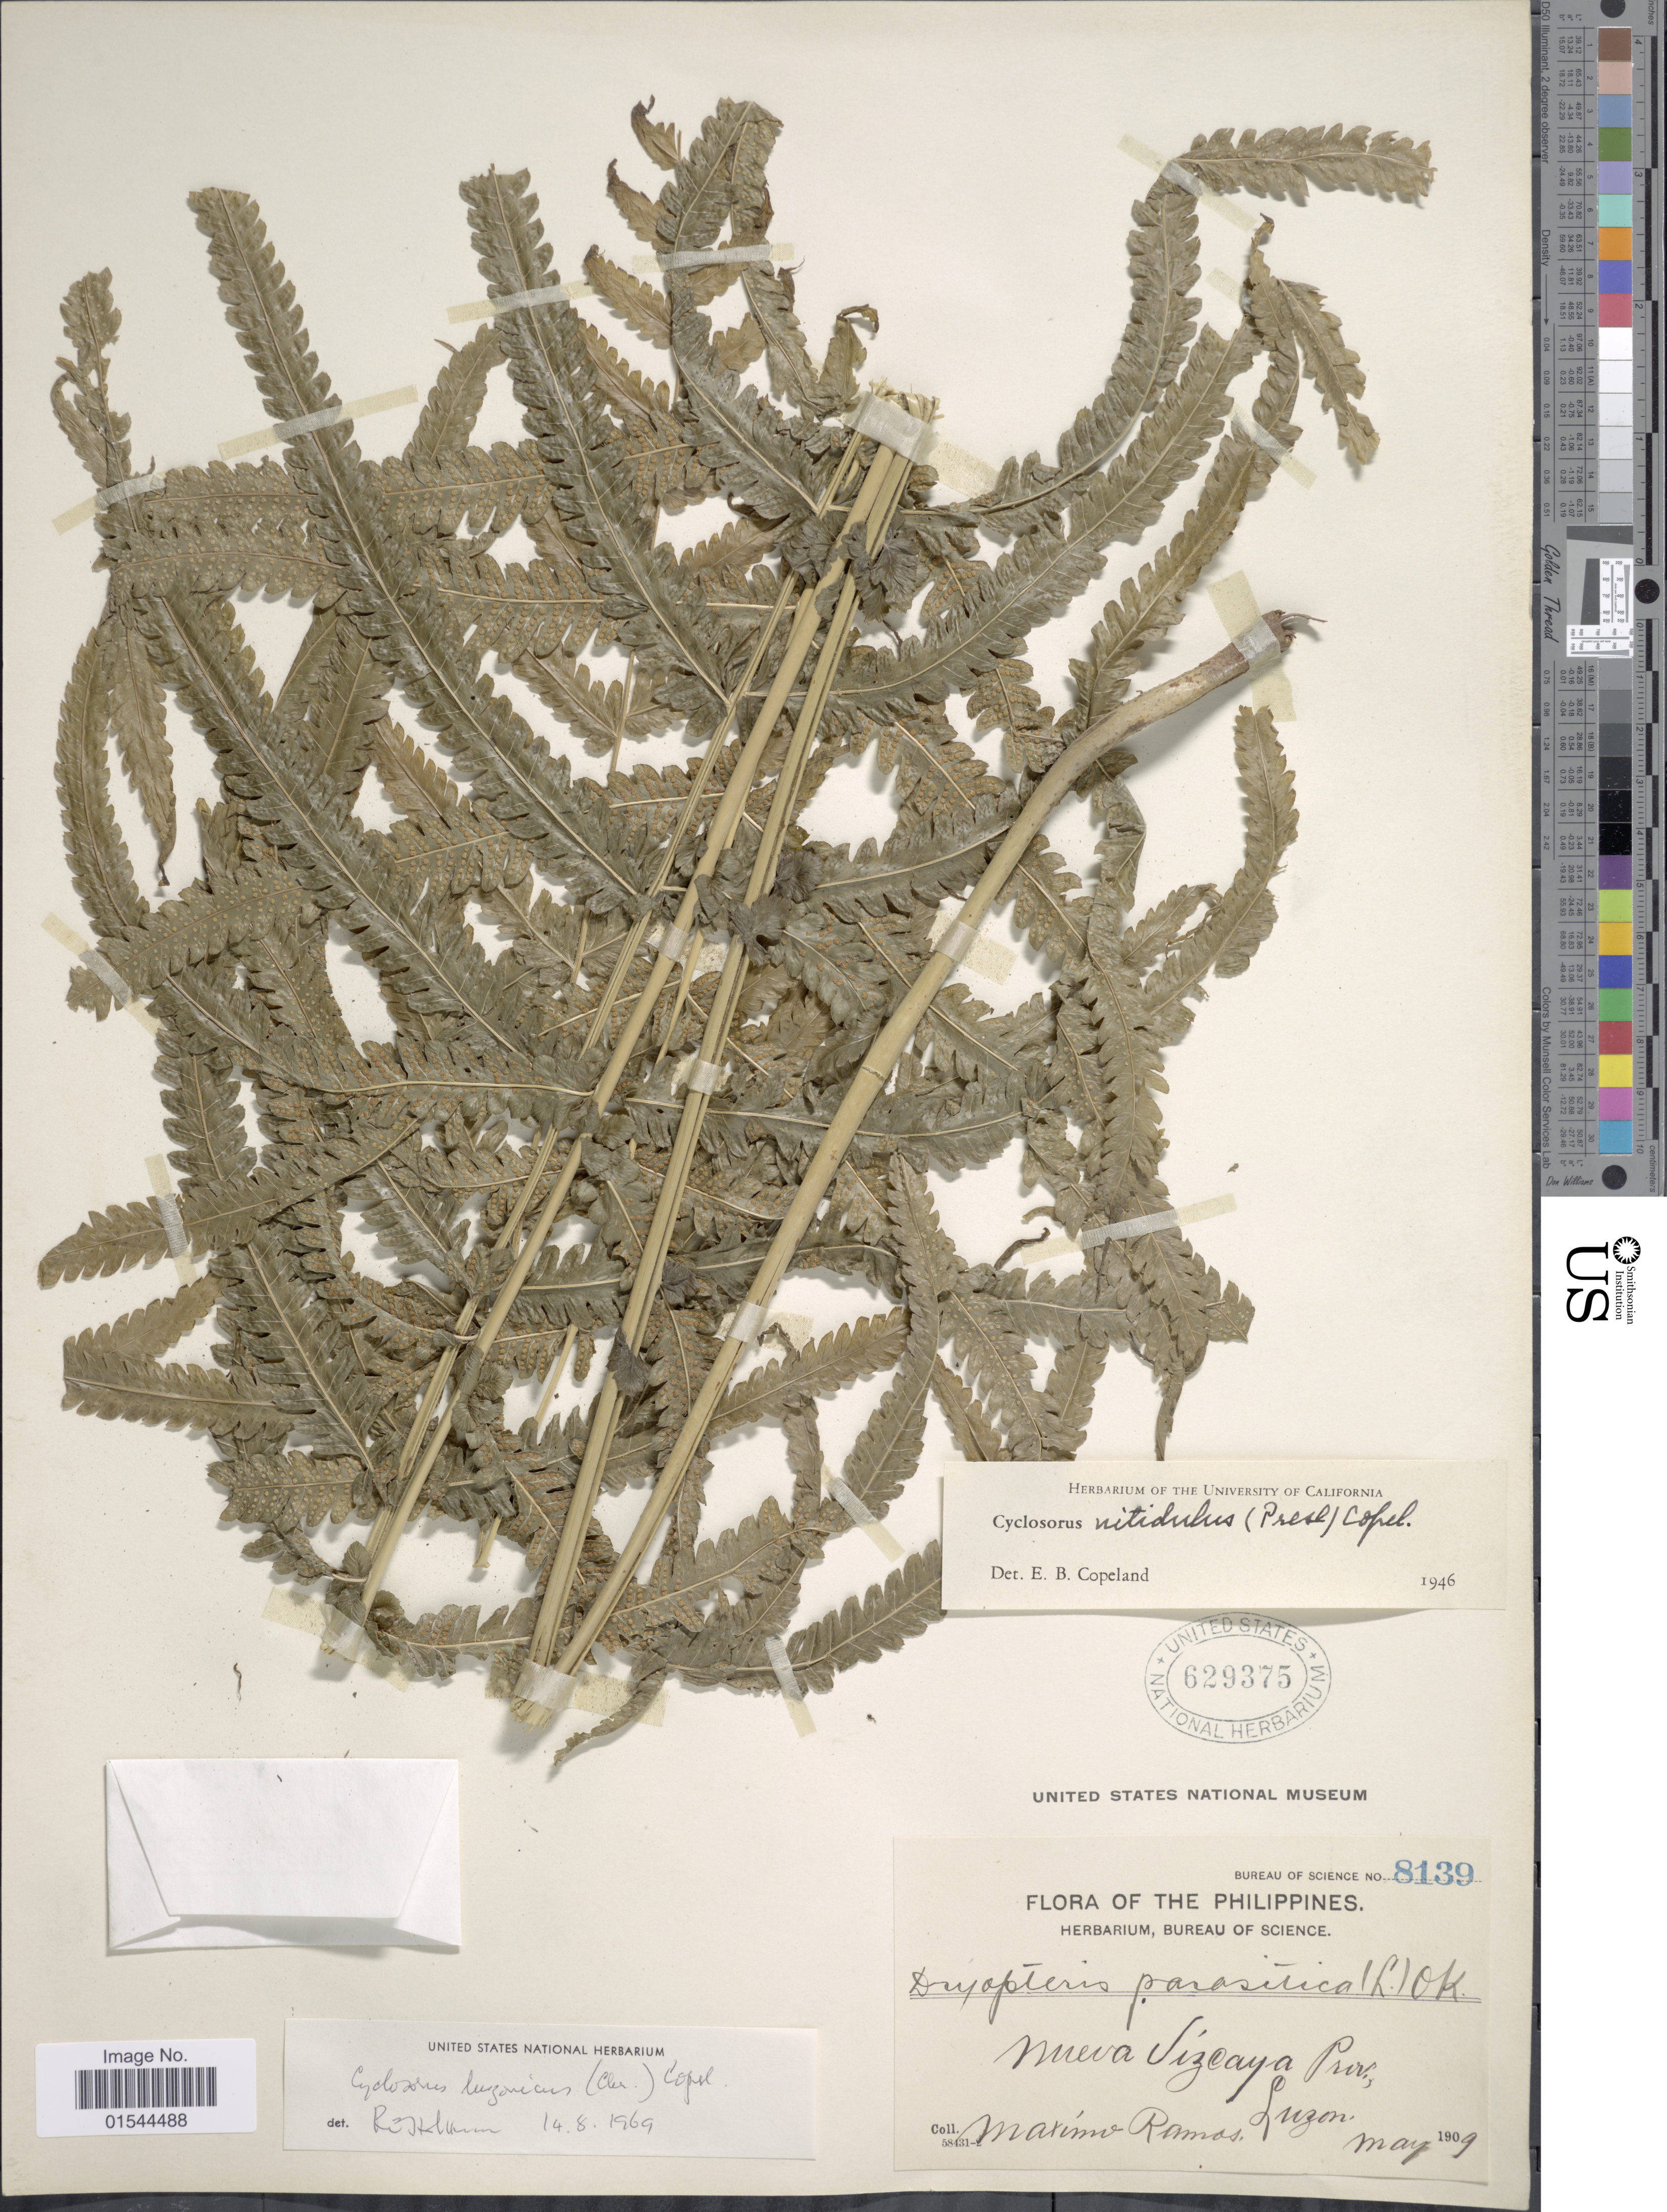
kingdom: Plantae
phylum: Tracheophyta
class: Polypodiopsida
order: Polypodiales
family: Thelypteridaceae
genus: Pneumatopteris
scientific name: Pneumatopteris laevis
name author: (Mett.) Holttum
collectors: M. Ramos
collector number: Bureau of Science 8139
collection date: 1909-05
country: Philippines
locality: Nueva Sizcaya prov., Luzon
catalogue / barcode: US 629375